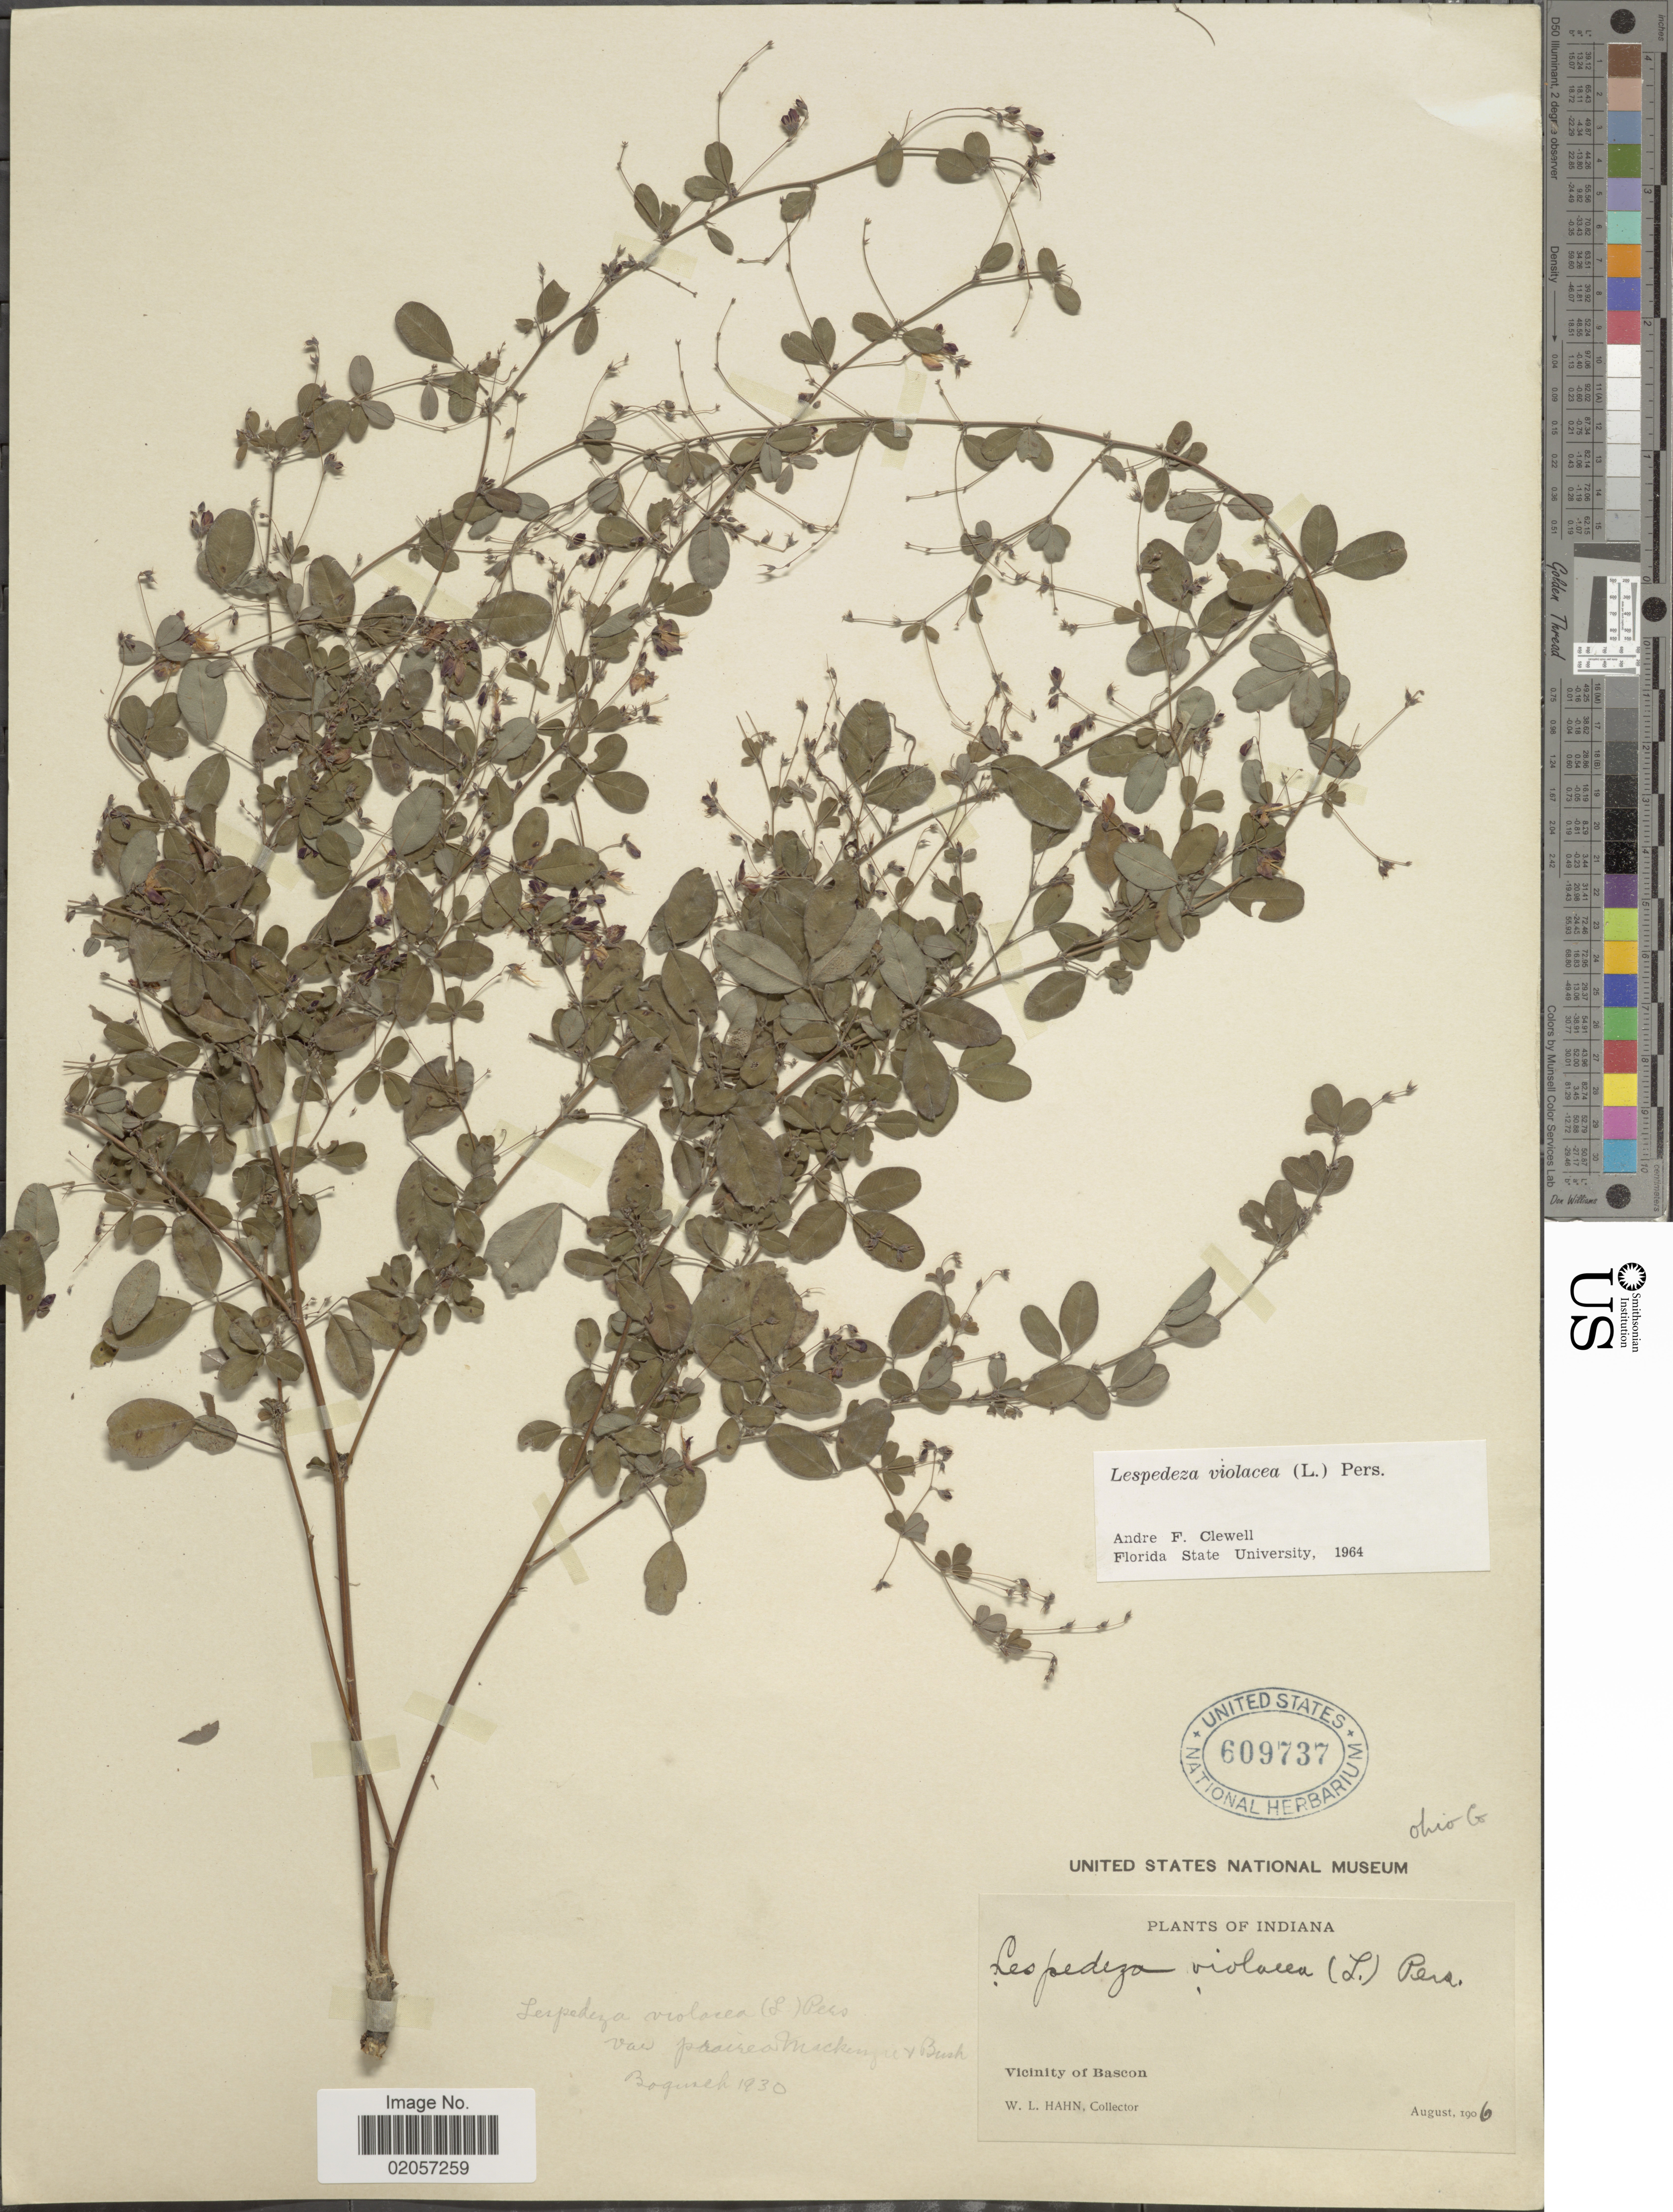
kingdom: Plantae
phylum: Tracheophyta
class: Magnoliopsida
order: Fabales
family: Fabaceae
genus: Lespedeza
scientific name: Lespedeza violacea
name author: (L.) Pers.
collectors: W. L. Hahn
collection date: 1906-08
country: United States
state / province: Indiana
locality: Indiana, Vicinity of Bascon.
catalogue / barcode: US 609737